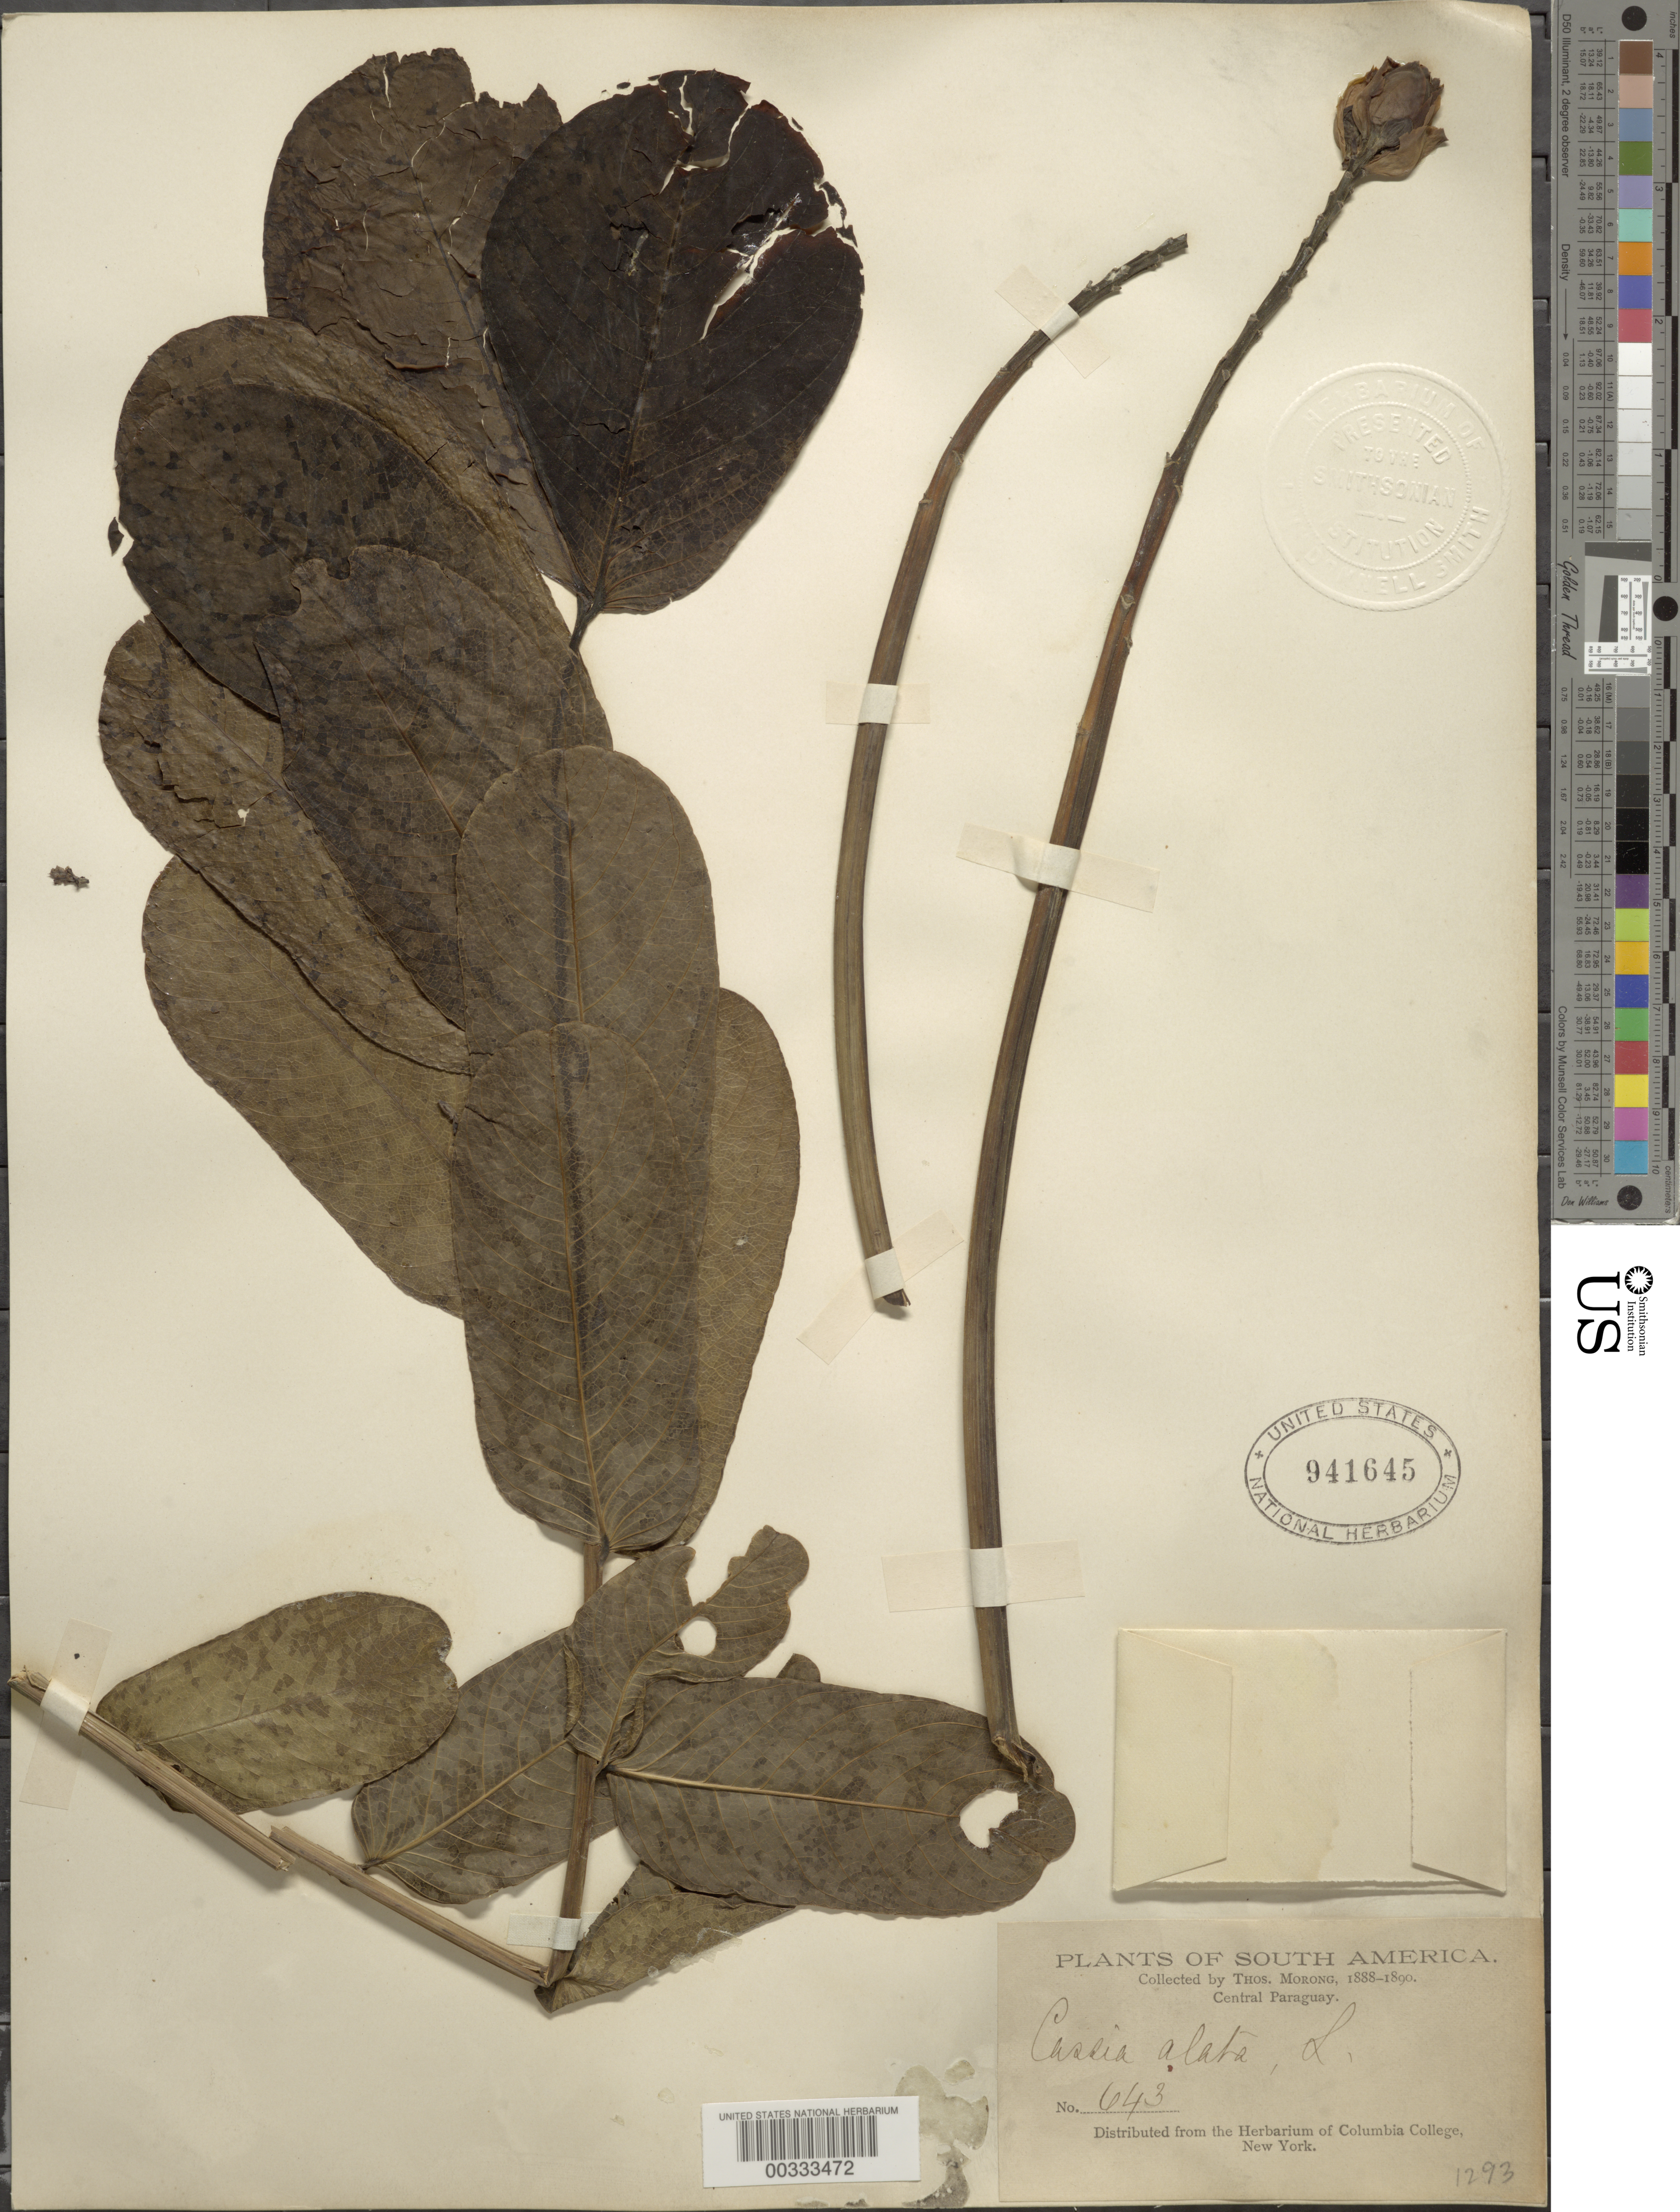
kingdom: Plantae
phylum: Tracheophyta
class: Magnoliopsida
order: Fabales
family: Fabaceae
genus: Senna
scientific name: Senna alata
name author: (L.) Roxb.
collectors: T. Morong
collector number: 643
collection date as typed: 1888 to -- -- 1890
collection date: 1888/1890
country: Paraguay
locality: Central paraguay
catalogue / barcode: US 941645